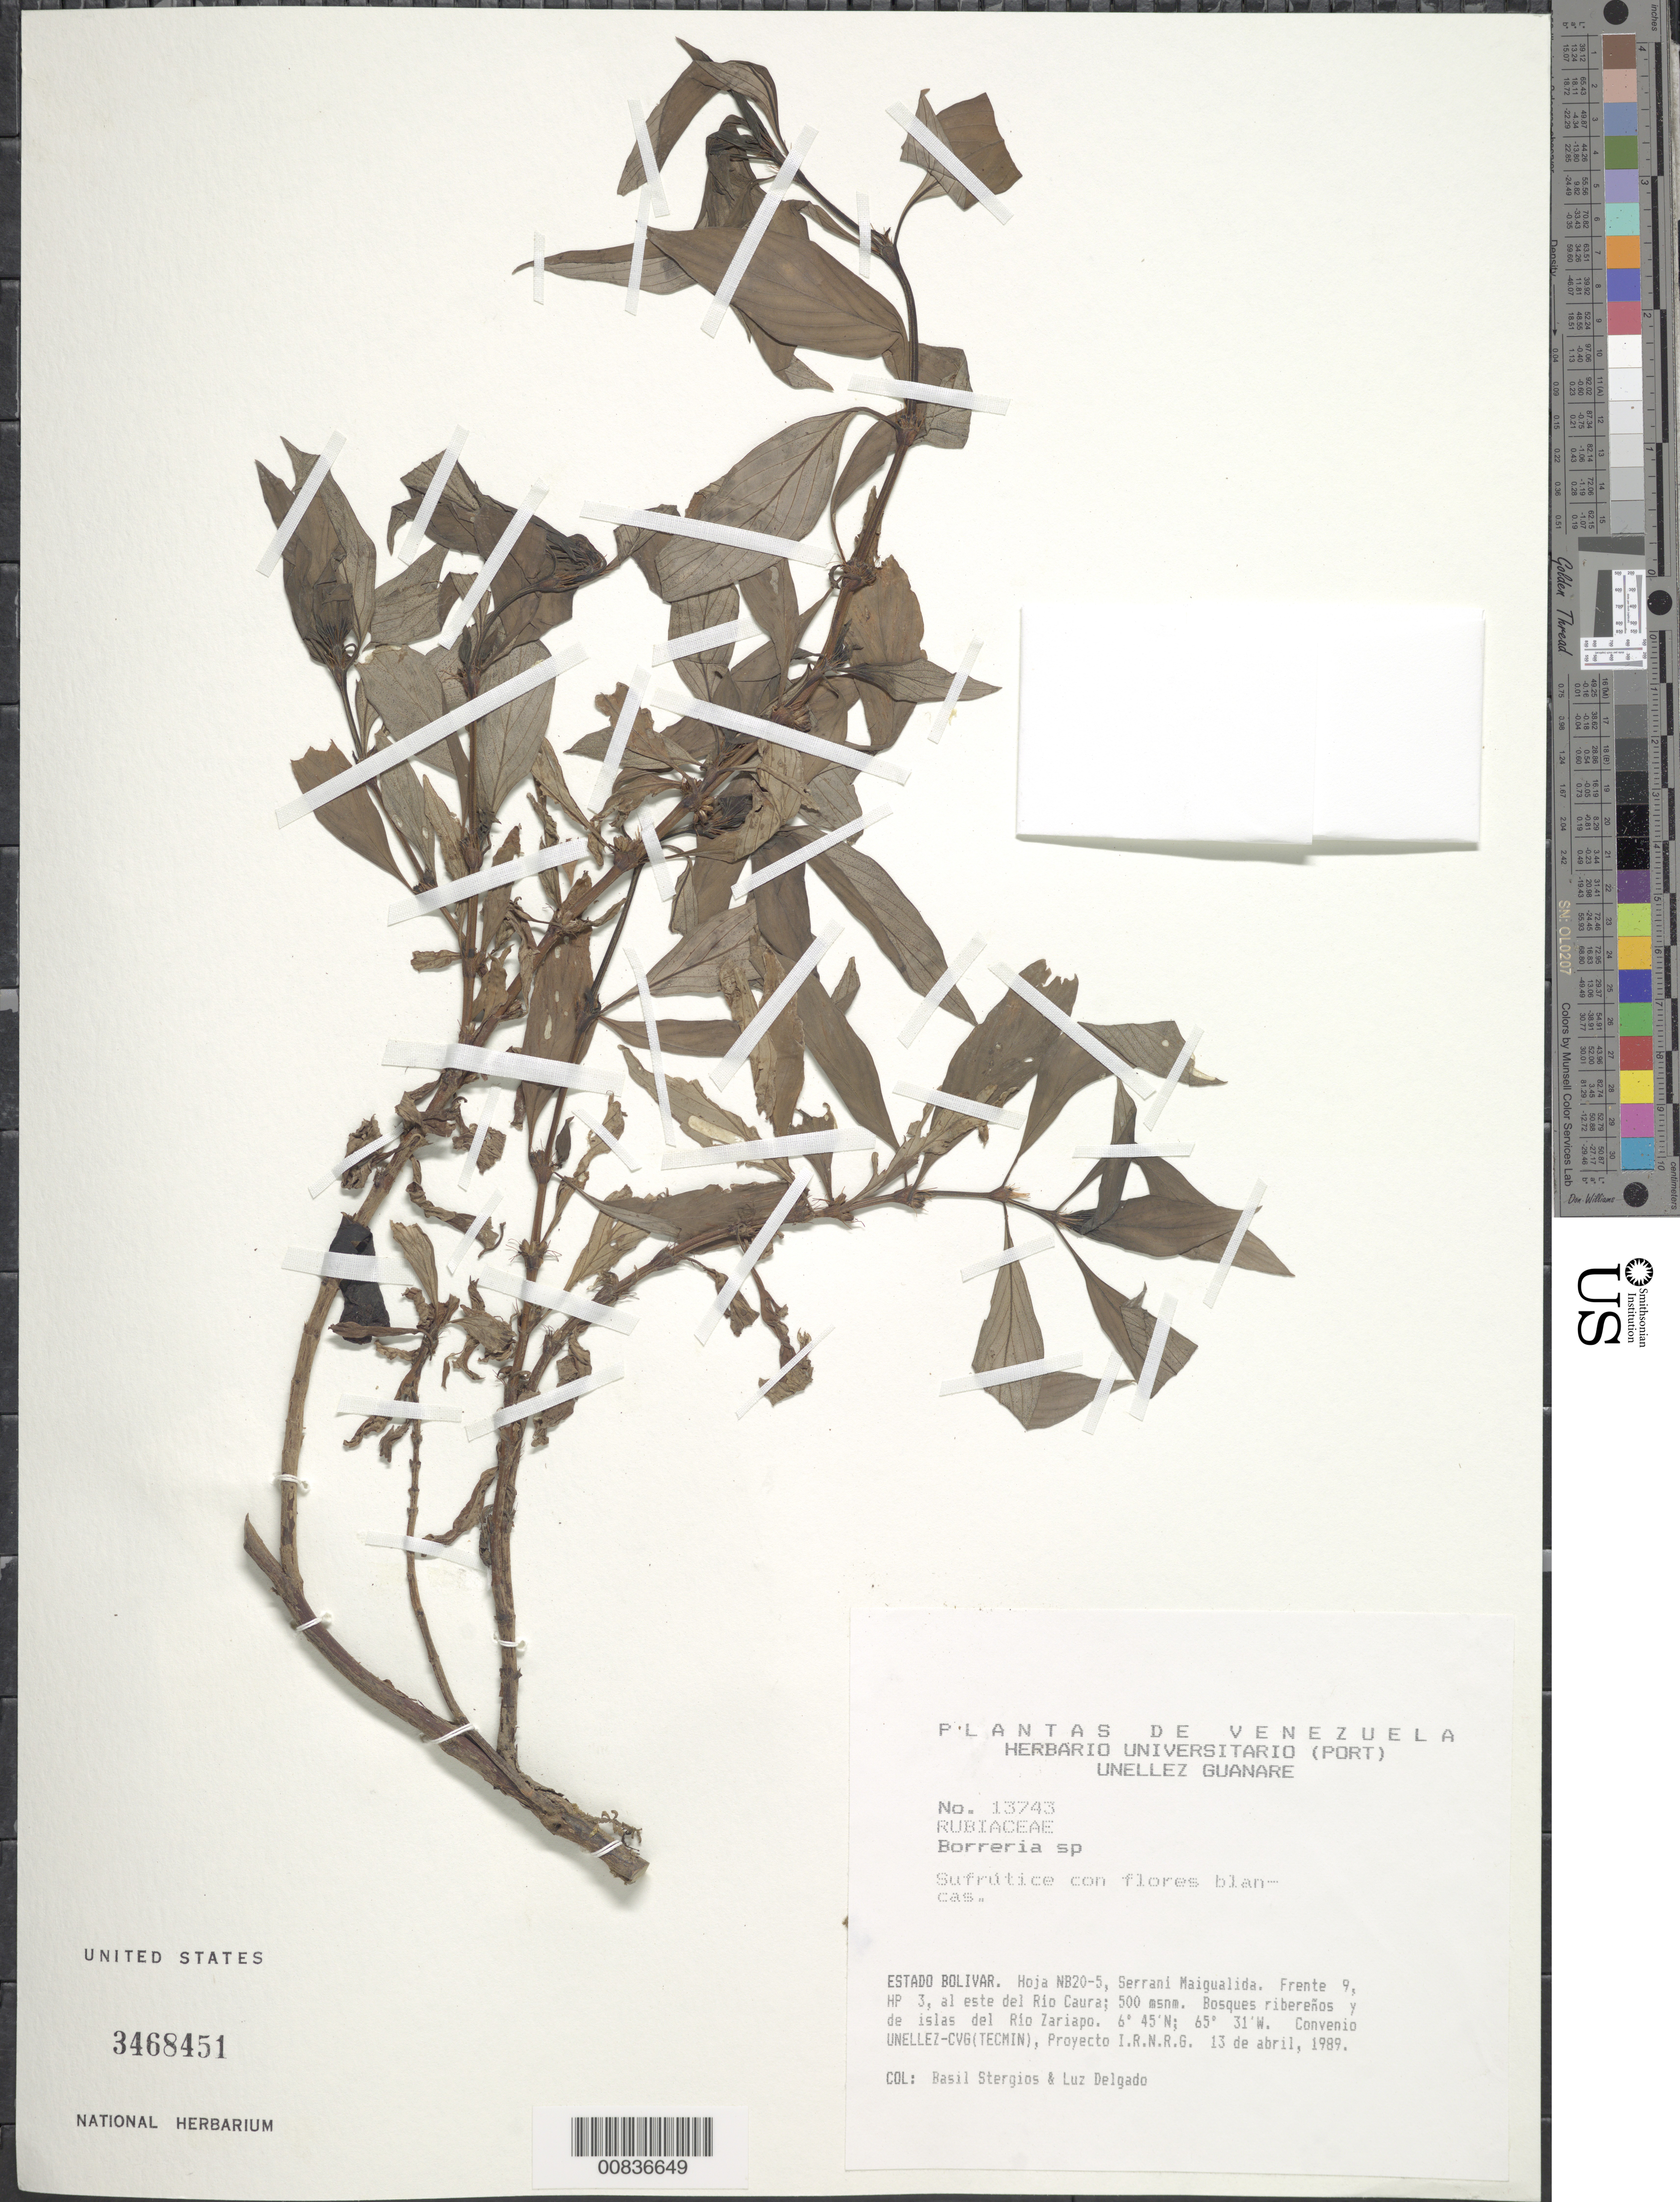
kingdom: Plantae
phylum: Tracheophyta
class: Magnoliopsida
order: Gentianales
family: Rubiaceae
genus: Borreria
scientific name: Borreria sp.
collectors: B. G. Stergios & L. Delgado V.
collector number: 13743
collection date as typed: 13-Apr-89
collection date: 1989-04-13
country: Venezuela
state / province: Bolívar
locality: Serrania Maigualida, E del río Caura, cerca de las riberas del río Zariapo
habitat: Bosques ribereños y de islas del río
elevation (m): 500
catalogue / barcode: US 3468451